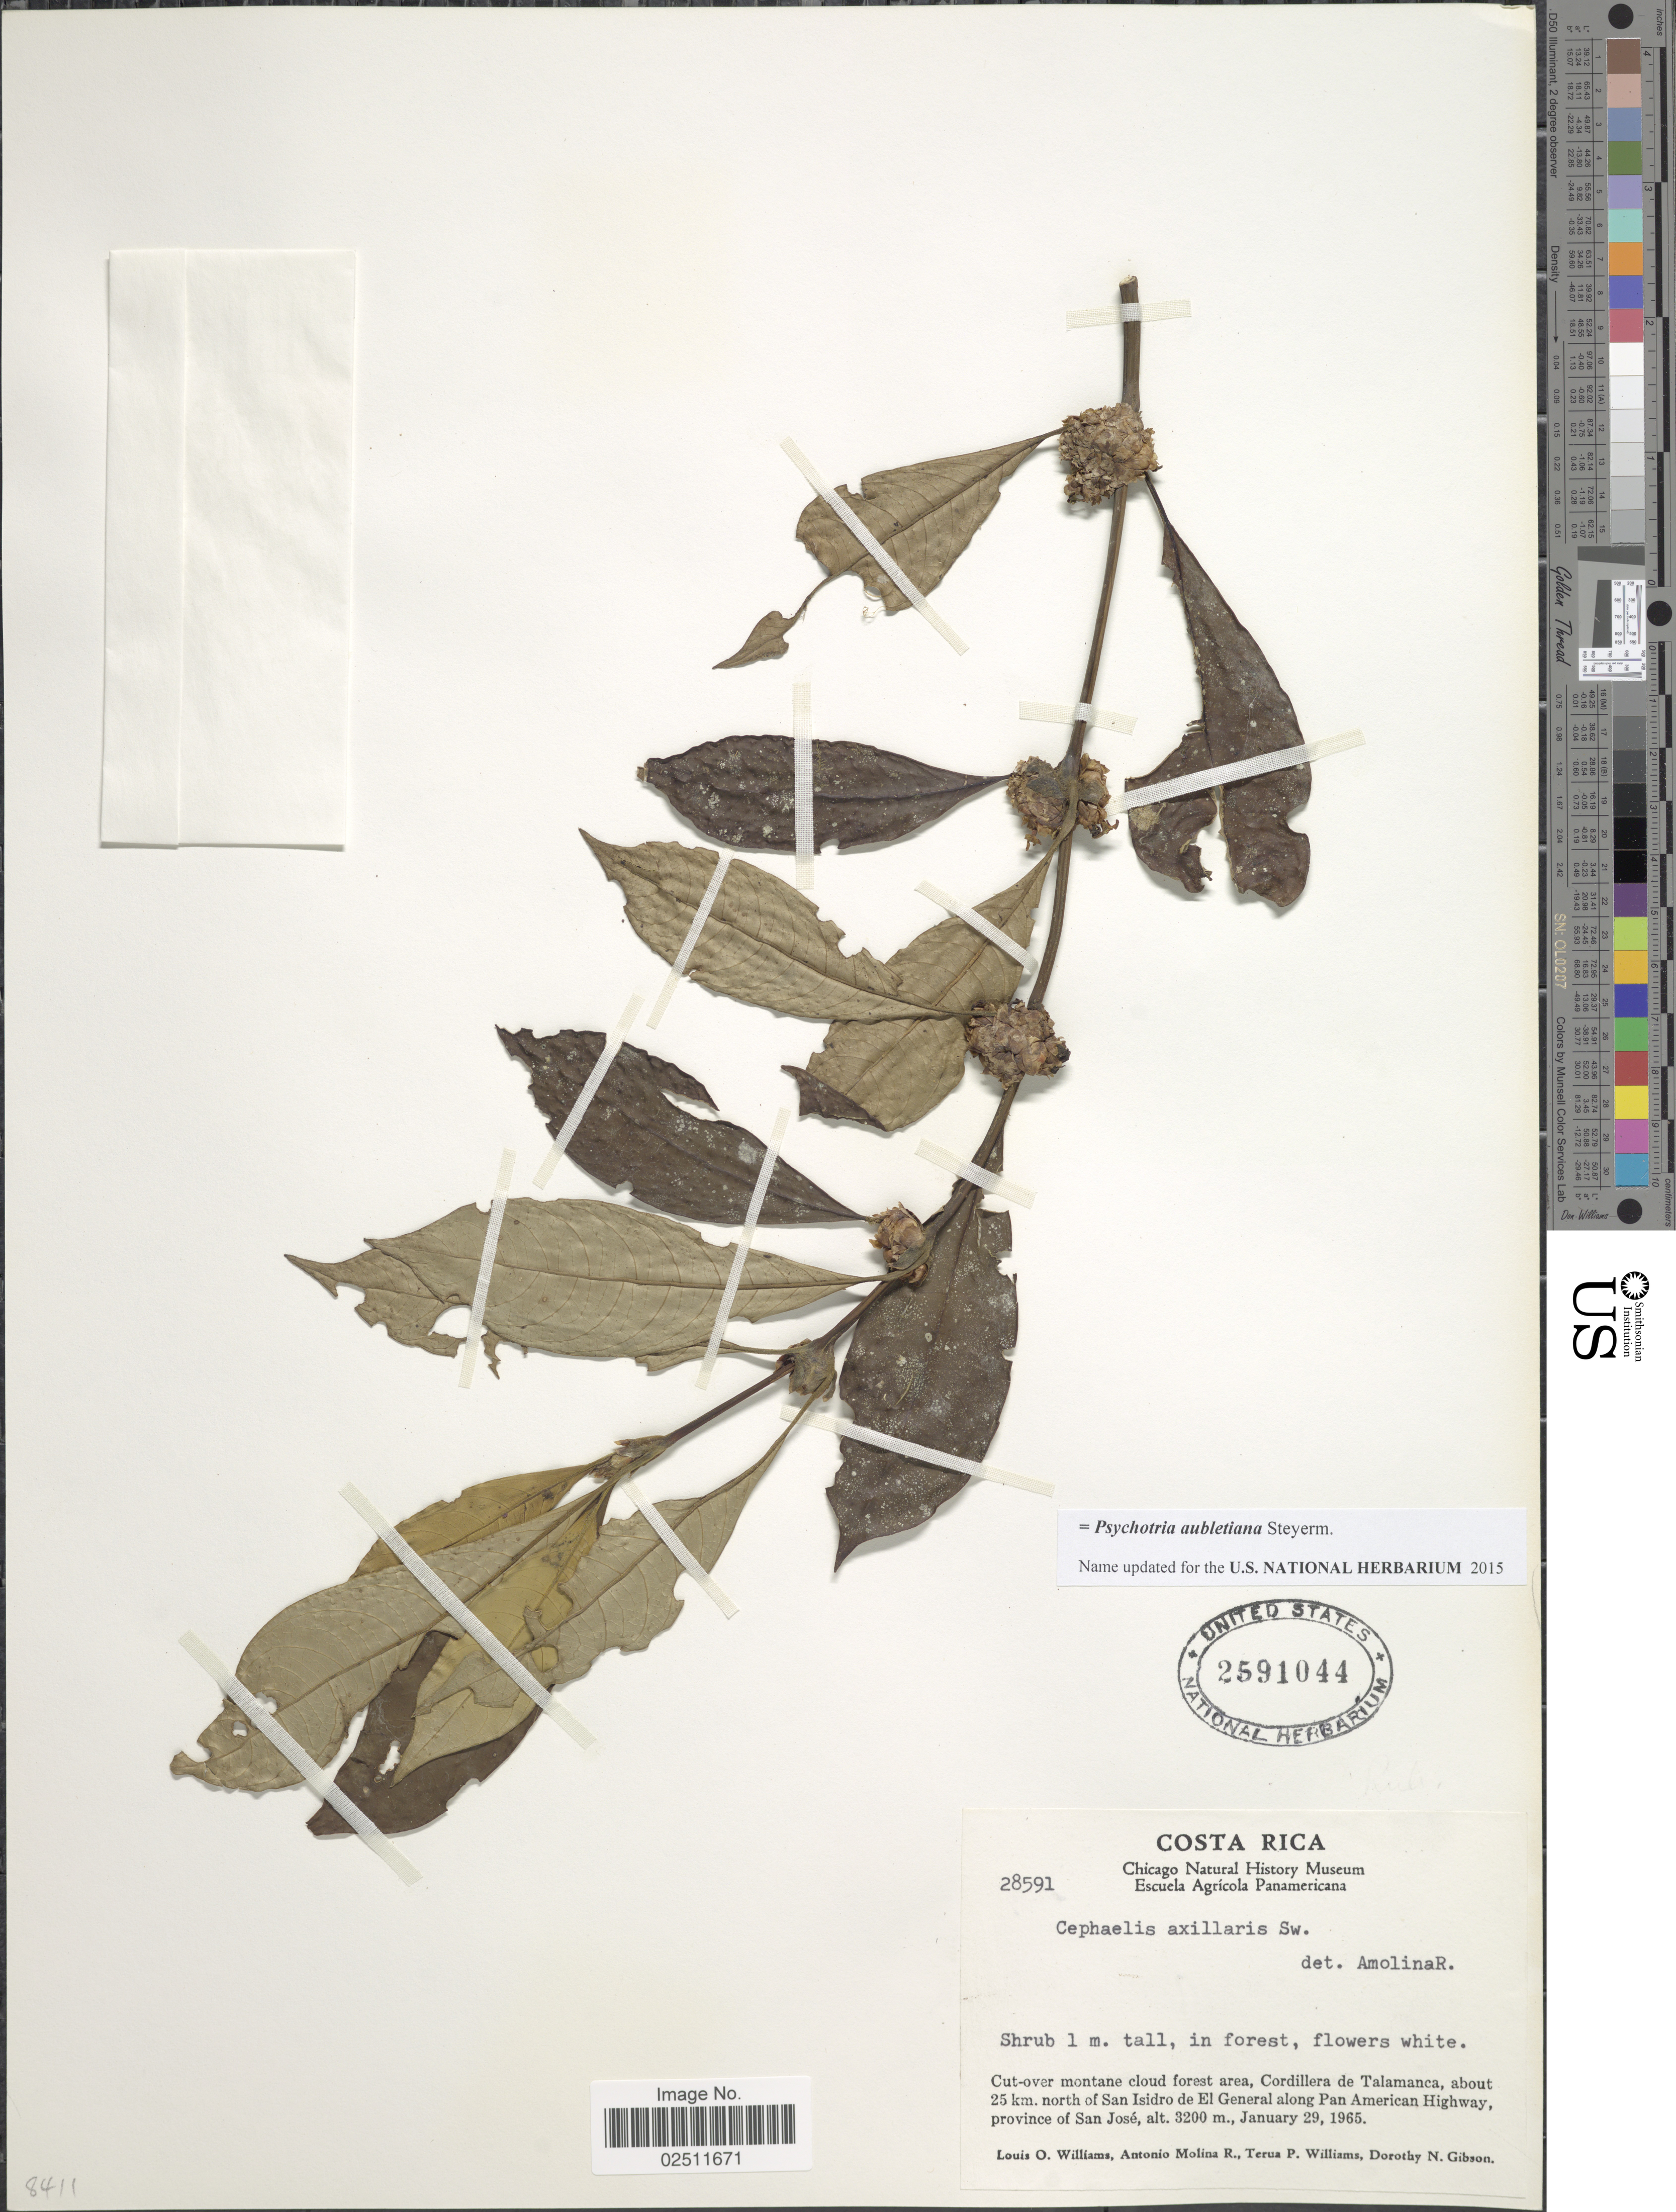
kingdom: Plantae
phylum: Tracheophyta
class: Magnoliopsida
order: Gentianales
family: Rubiaceae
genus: Psychotria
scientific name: Psychotria aubletiana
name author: Steyerm.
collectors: L. O. Williams, A. Molina R., T. P. Williams & D. N. Gibson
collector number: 28591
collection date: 1965-01-29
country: Costa Rica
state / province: San José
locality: Cut-over montane cloud forest area, Cordillera de Talamanca, about 25 km. north of San Isidro de El General along Pan American Highway.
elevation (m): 3200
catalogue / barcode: US 2591044